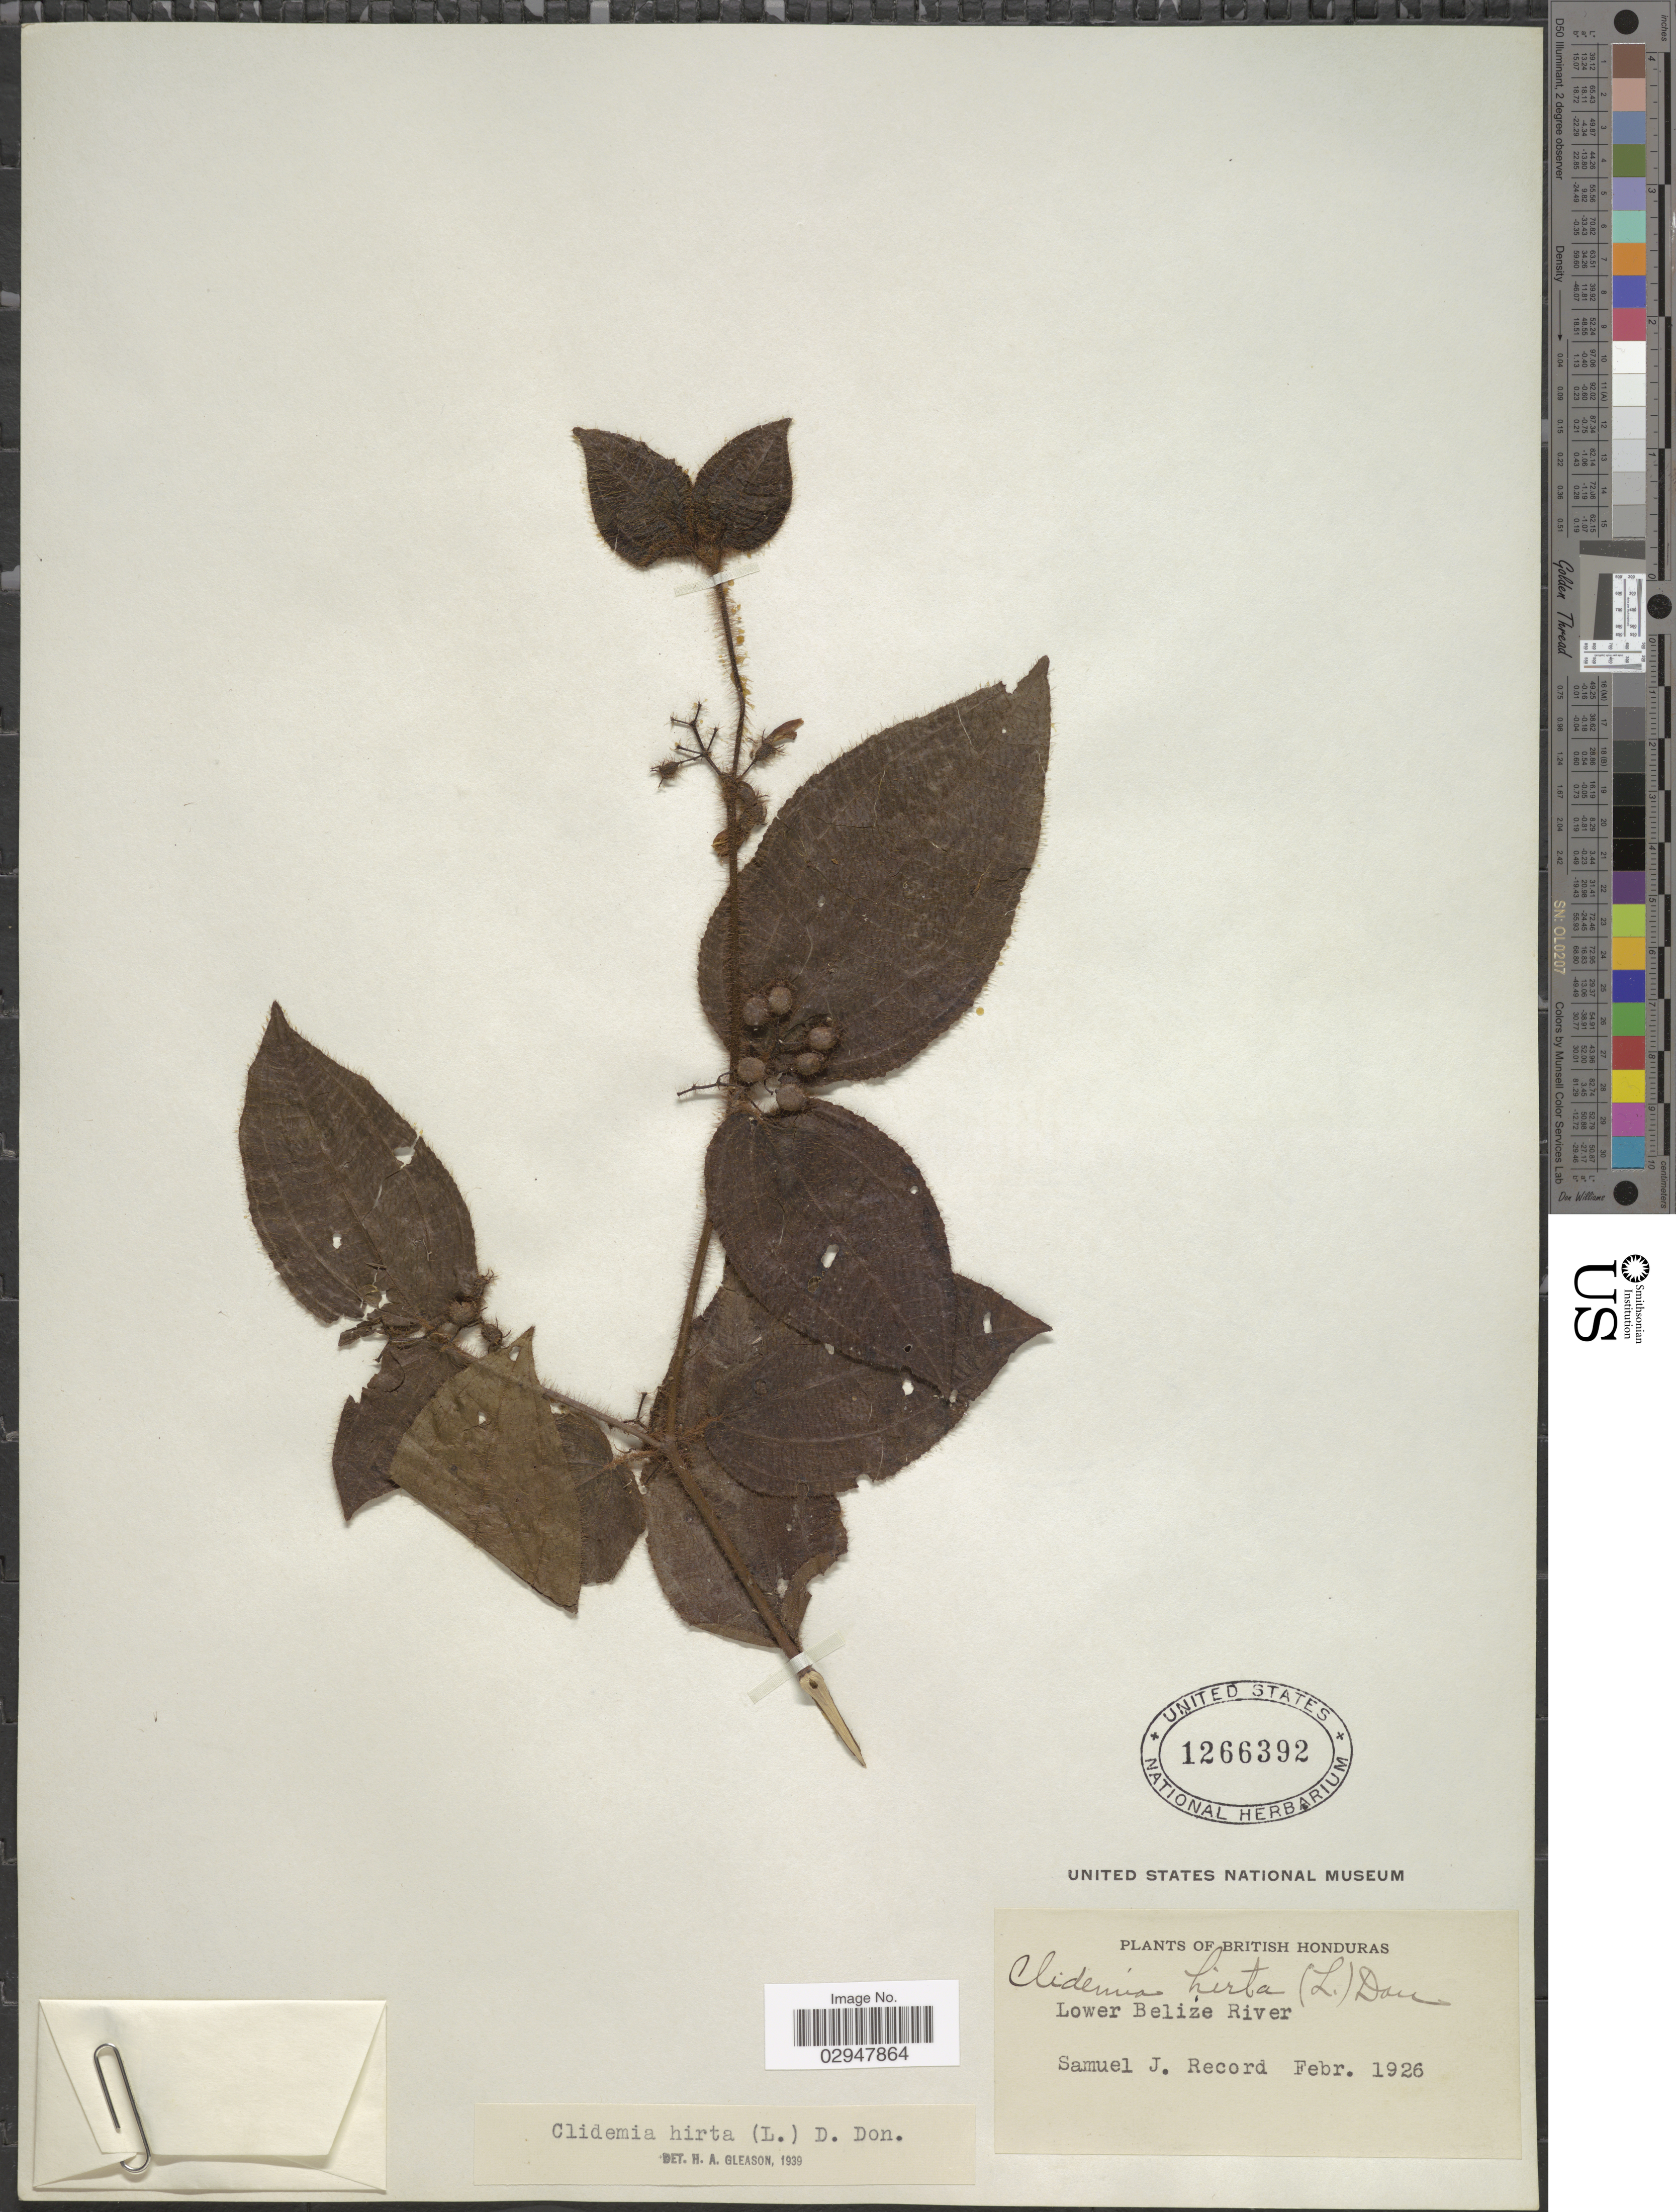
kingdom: Plantae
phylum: Tracheophyta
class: Magnoliopsida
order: Myrtales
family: Melastomataceae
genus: Miconia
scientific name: Miconia hirta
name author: Cogn.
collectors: S. J. Record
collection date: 1926-02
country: Belize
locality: British Honduras, Lower Belize River.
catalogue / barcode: US 1266392